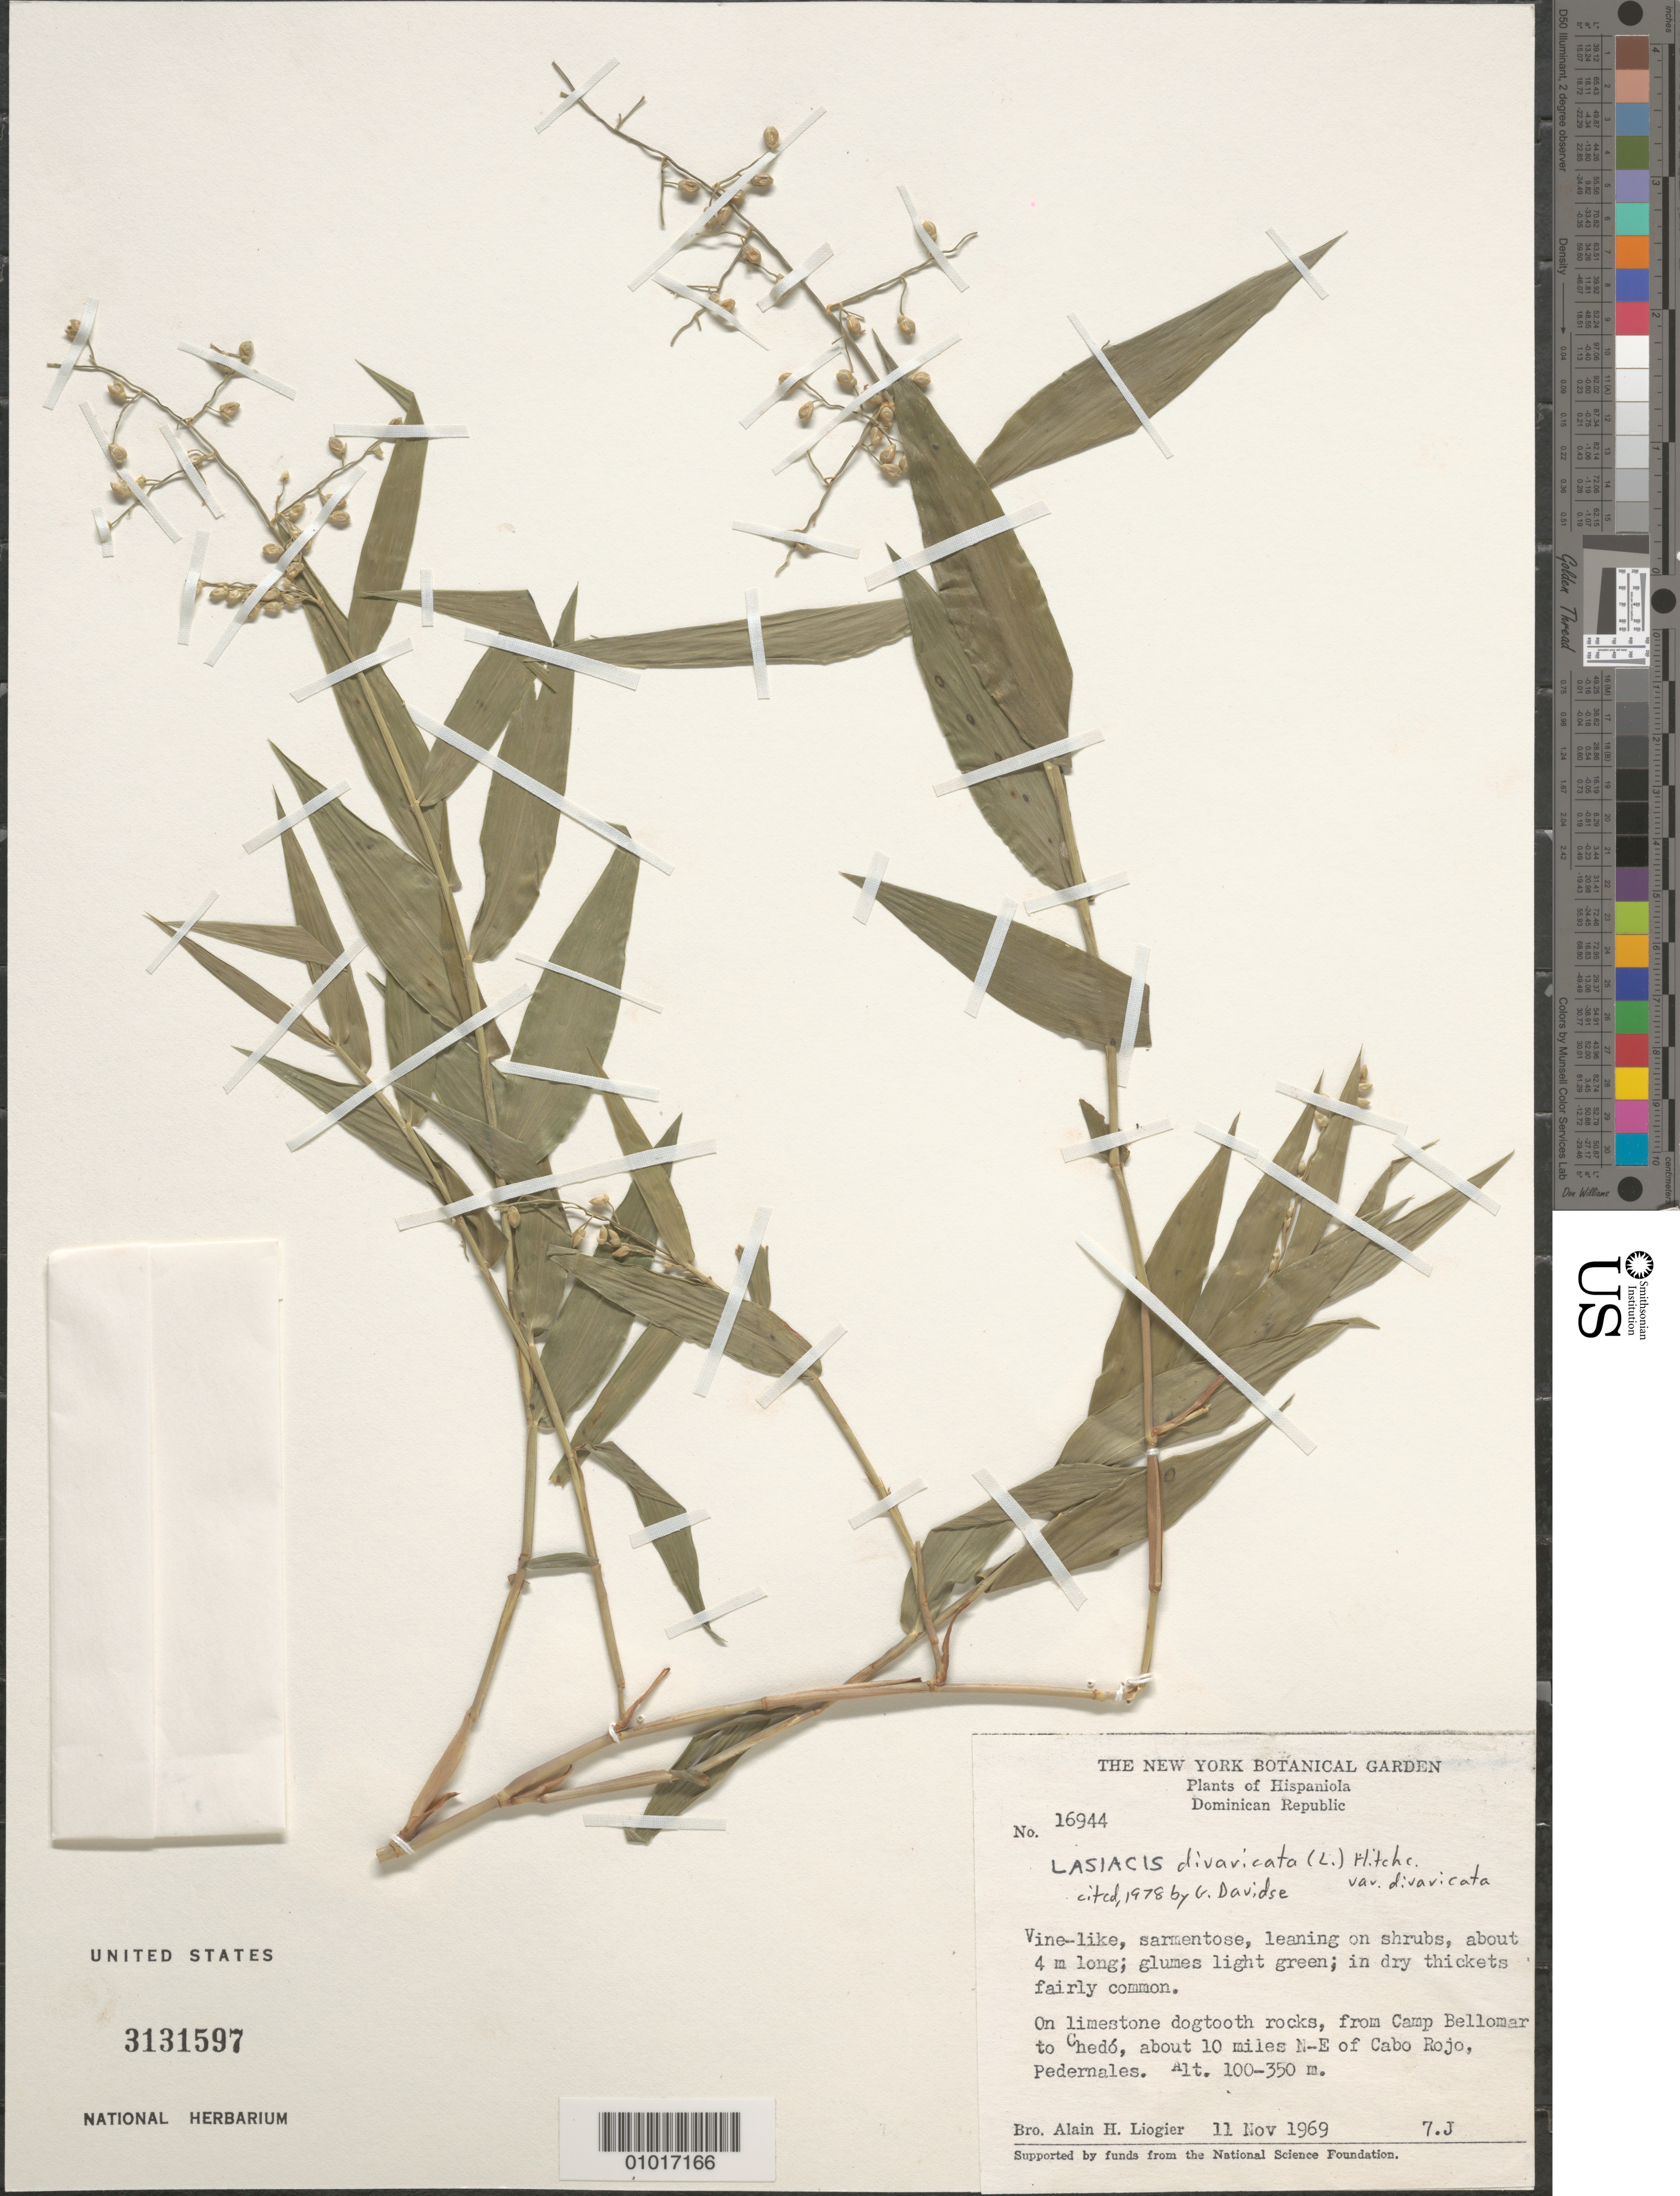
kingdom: Plantae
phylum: Tracheophyta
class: Liliopsida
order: Poales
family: Poaceae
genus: Lasiacis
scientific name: Lasiacis divaricata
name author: (L.) Hitchc.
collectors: A. H. Liogier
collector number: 16944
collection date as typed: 11 Nov 1969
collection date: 1969-11-11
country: Dominican Republic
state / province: Pedernales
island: Hispaniola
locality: On limestone dogtooth rocks, from Camp Bellomar to Chedo, about 10 miles northeast of Cabo Rojo, Pedernales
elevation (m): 100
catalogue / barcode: US 3131597